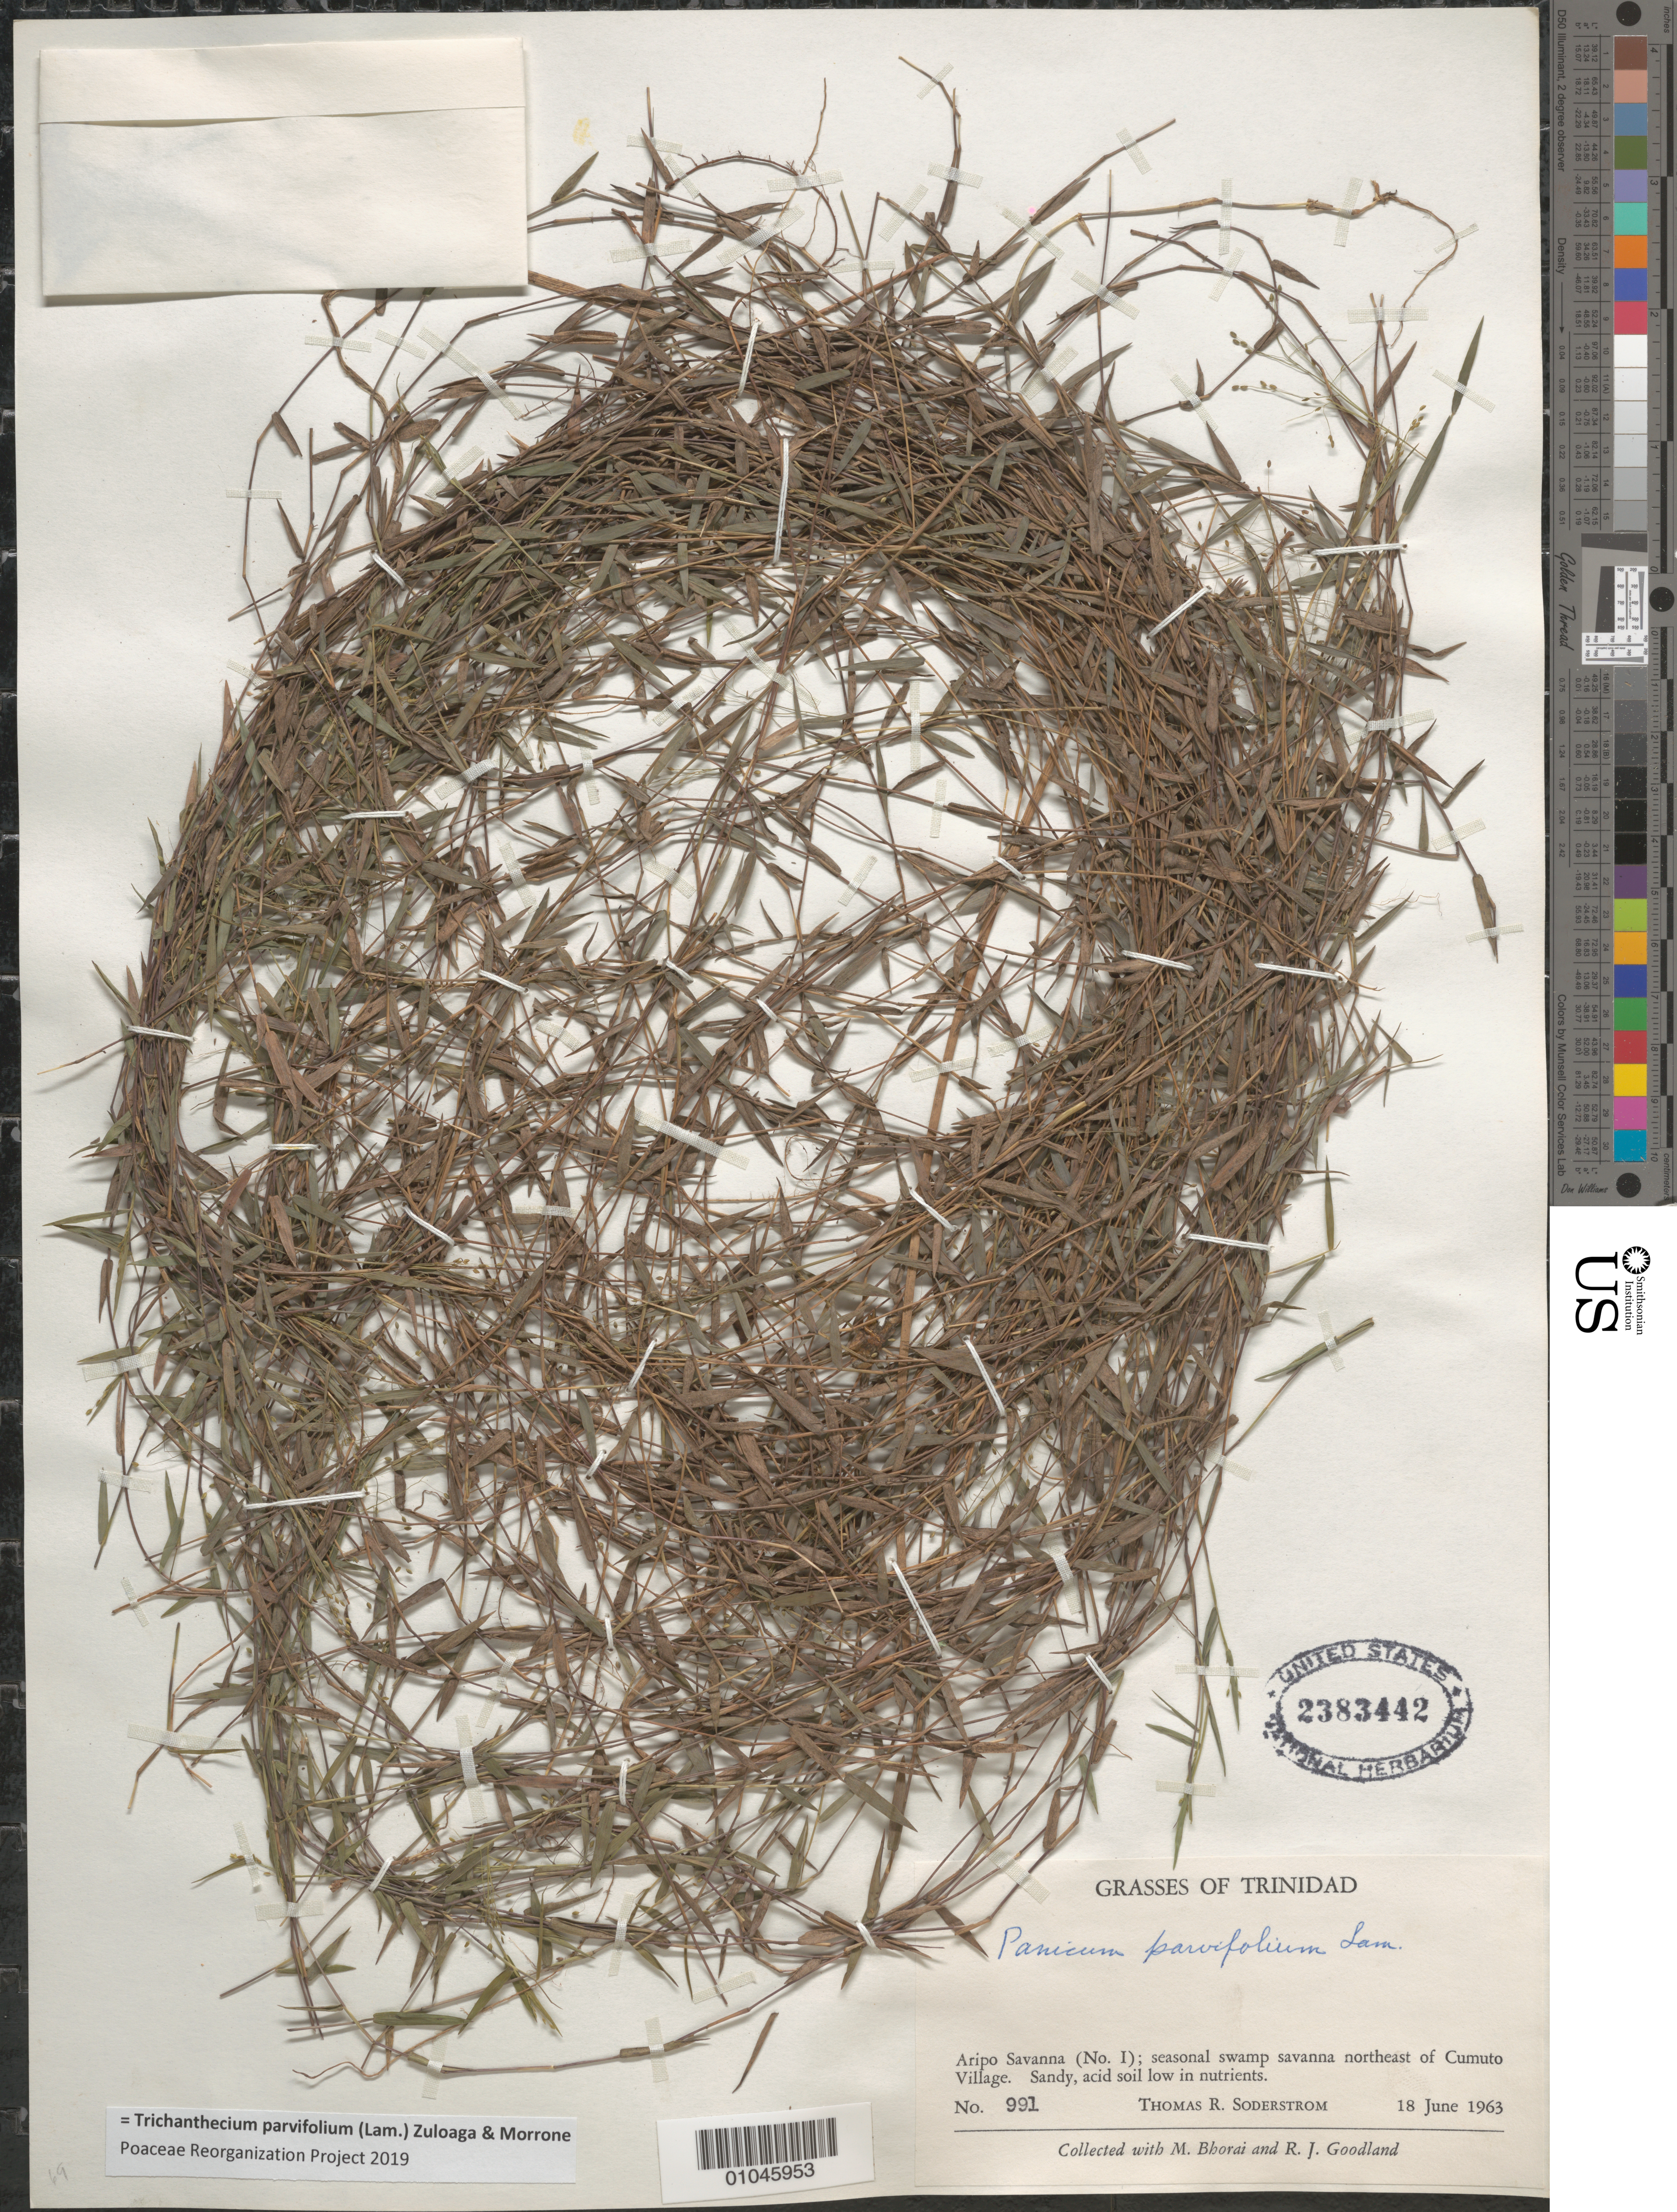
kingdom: Plantae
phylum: Tracheophyta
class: Liliopsida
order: Poales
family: Poaceae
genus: Trichanthecium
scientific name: Trichanthecium parvifolium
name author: (Lam.) Zuloaga & Morrone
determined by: Poaceae Reorganization Project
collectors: T. R. Soderstrom, M. Bhorai & R. Goodland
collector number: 991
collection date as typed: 18 Jun 1963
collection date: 1963-06-18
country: Trinidad and Tobago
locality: Aripo Savanna; seasonal swamp savanna NE of Cumuto Village. Sandy, acid soil low in nutrients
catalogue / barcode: US 2383442